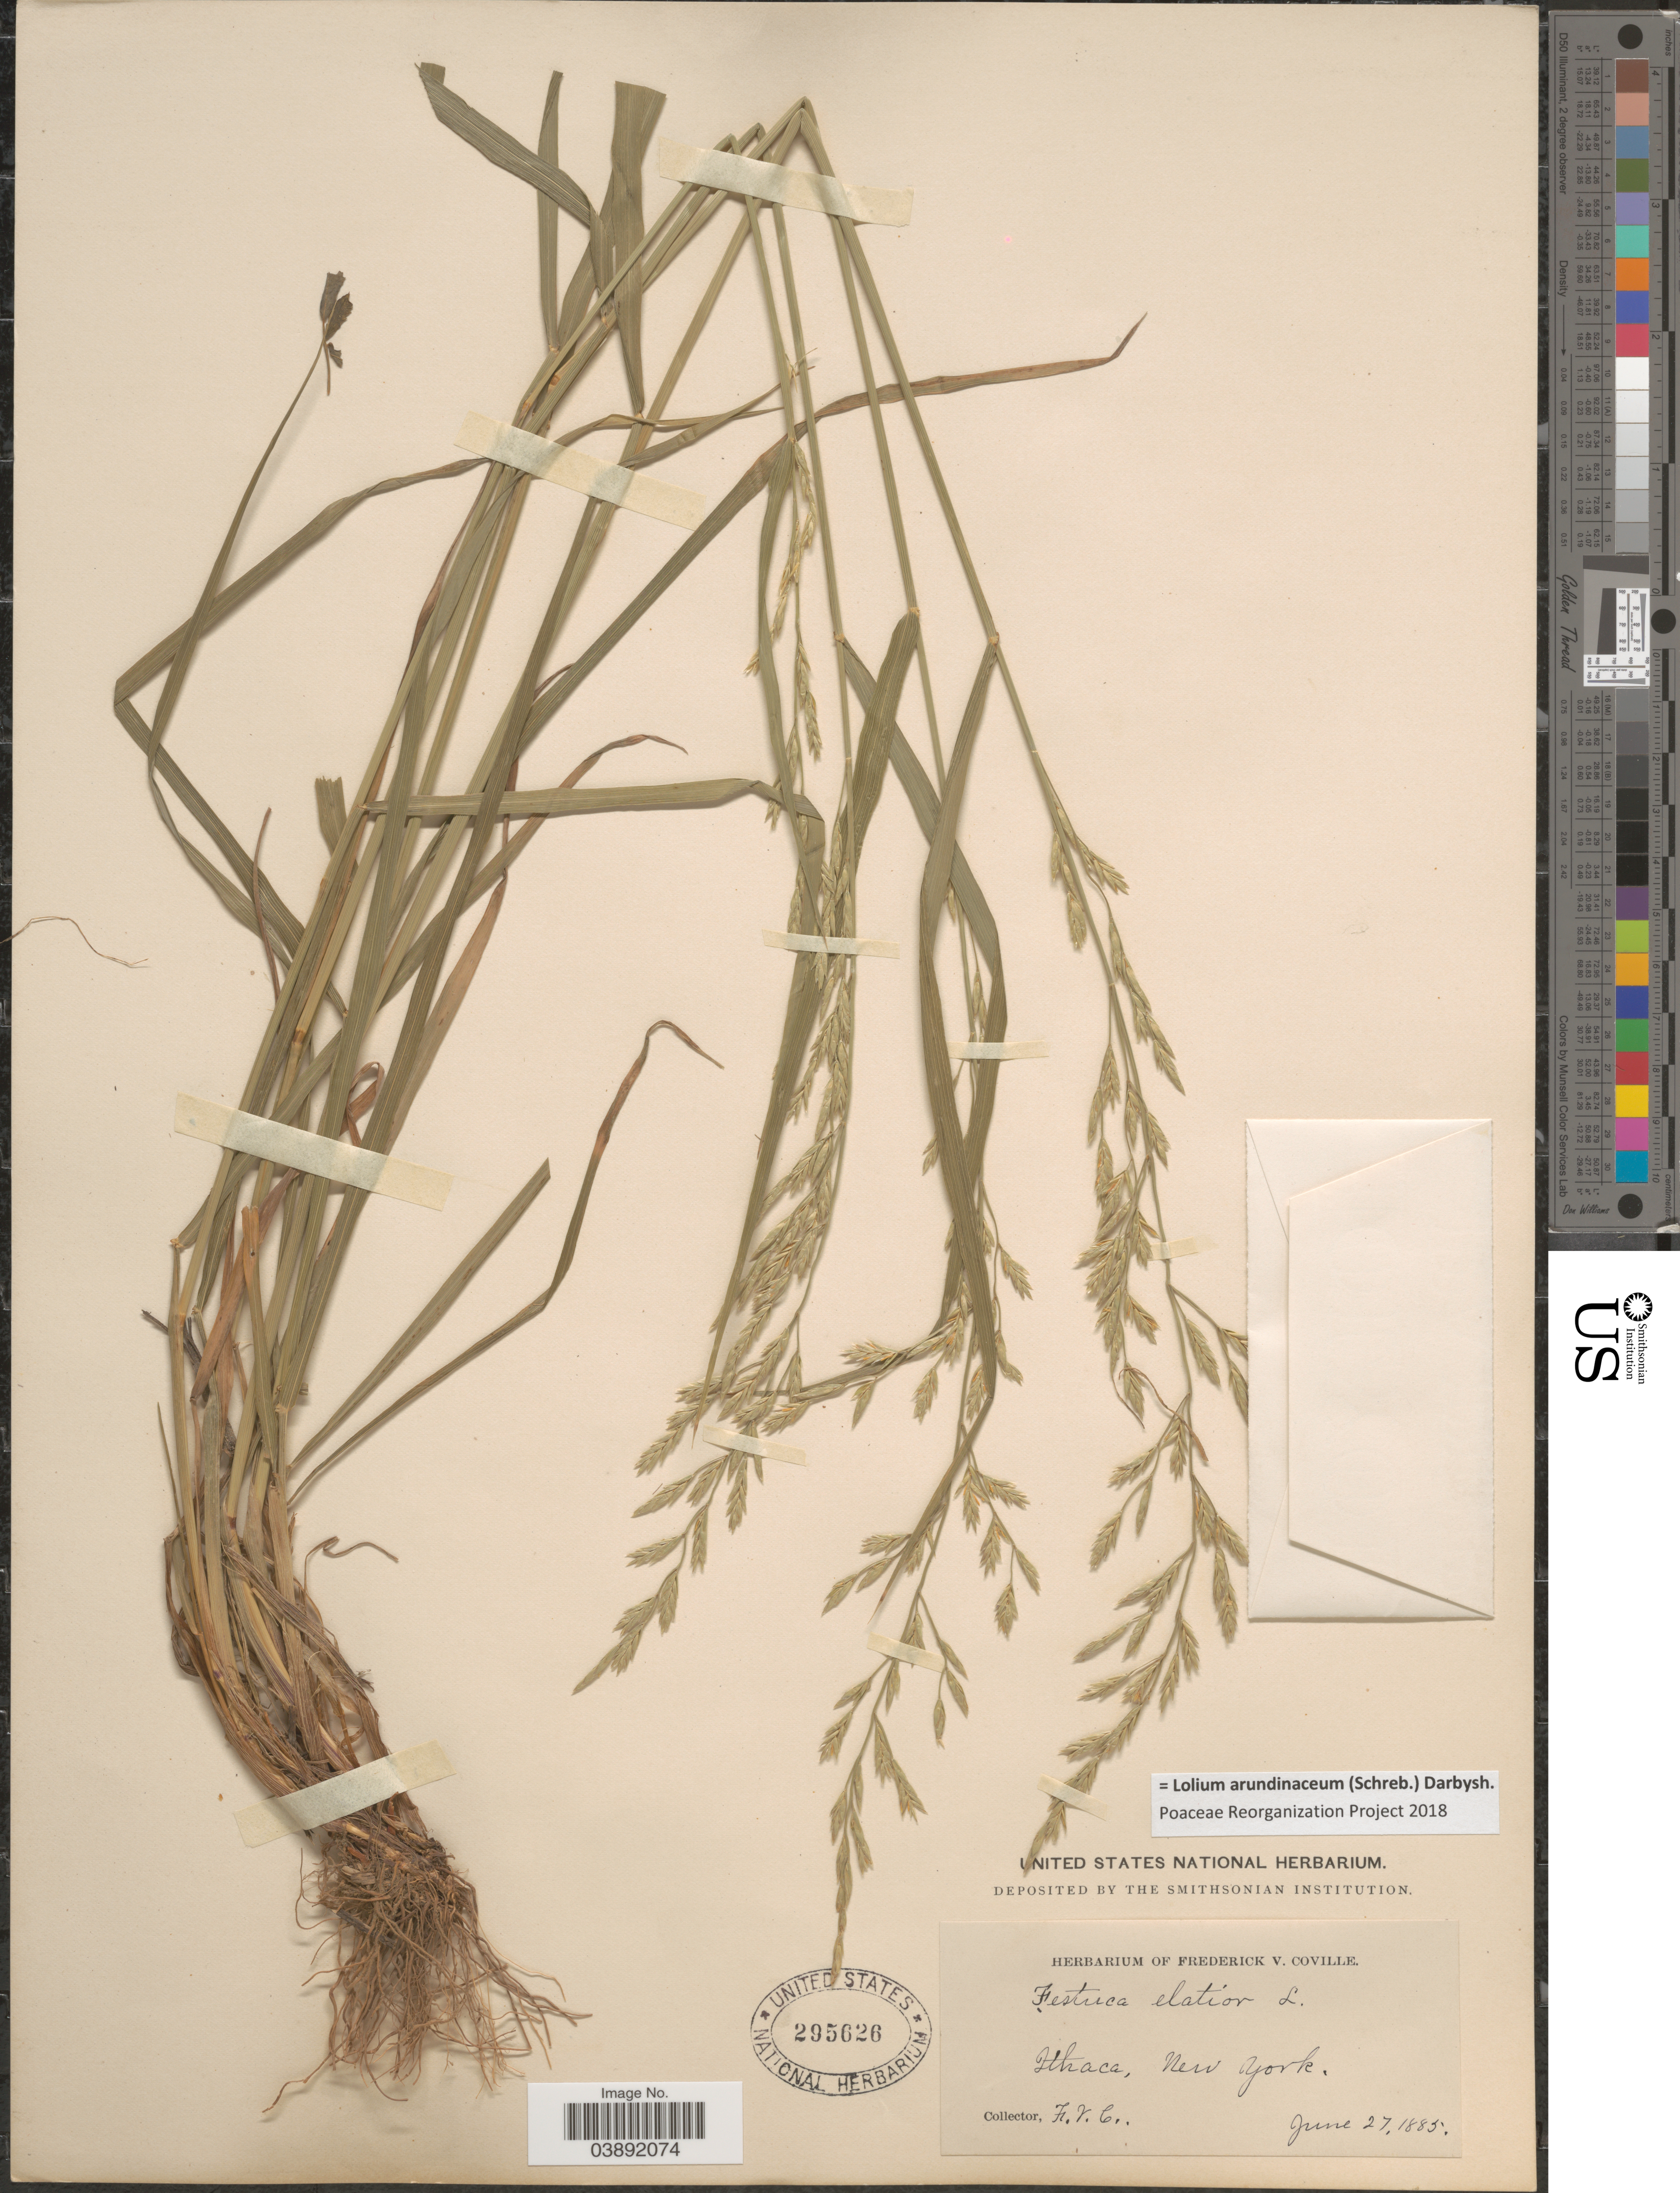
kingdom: Plantae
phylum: Tracheophyta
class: Liliopsida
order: Poales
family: Poaceae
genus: Lolium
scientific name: Lolium arundinaceum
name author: (Schreb.) Darbysh.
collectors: F. V. Coville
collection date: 1885-06-27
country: United States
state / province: New York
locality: Ithaca.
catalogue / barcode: US 295626